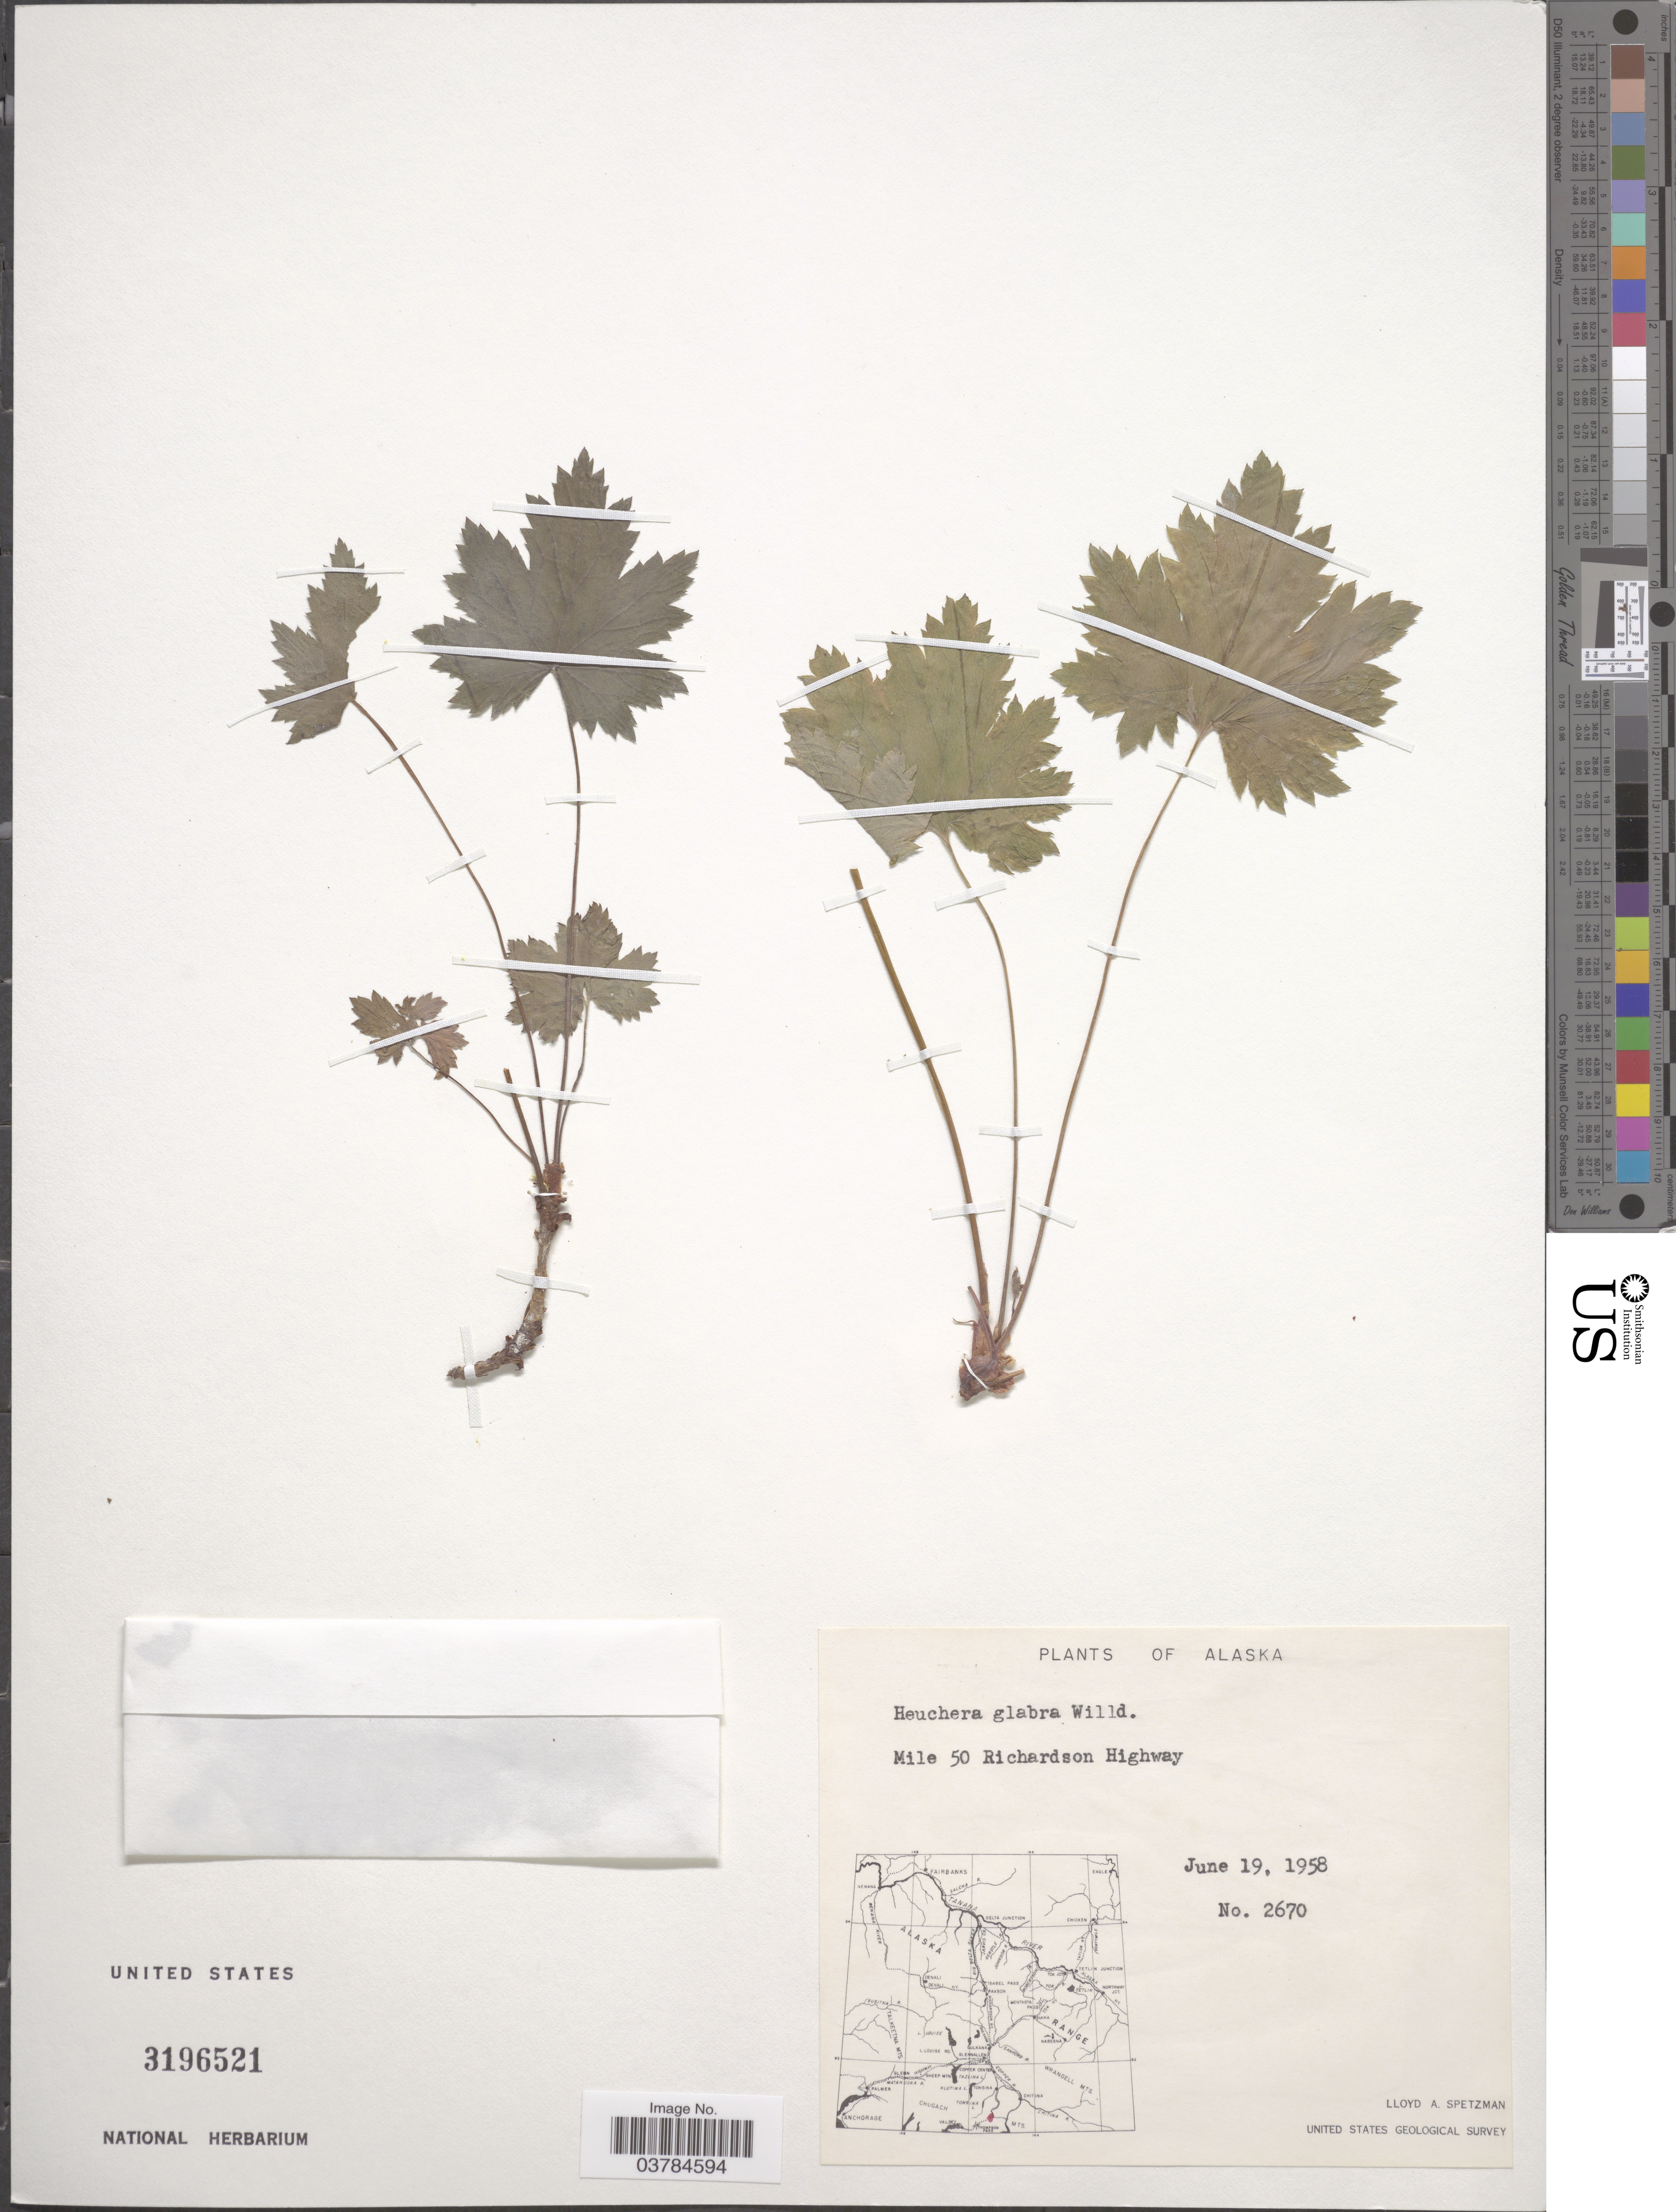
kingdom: Plantae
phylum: Tracheophyta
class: Magnoliopsida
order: Saxifragales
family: Saxifragaceae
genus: Heuchera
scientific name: Heuchera glabra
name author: Willd. ex Roem. & Schult.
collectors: L. Spetzman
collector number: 2670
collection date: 1958-06-19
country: United States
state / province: Alaska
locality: Mile 50 Richardson Highway. United States Geological Survey.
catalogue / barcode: US 3196521